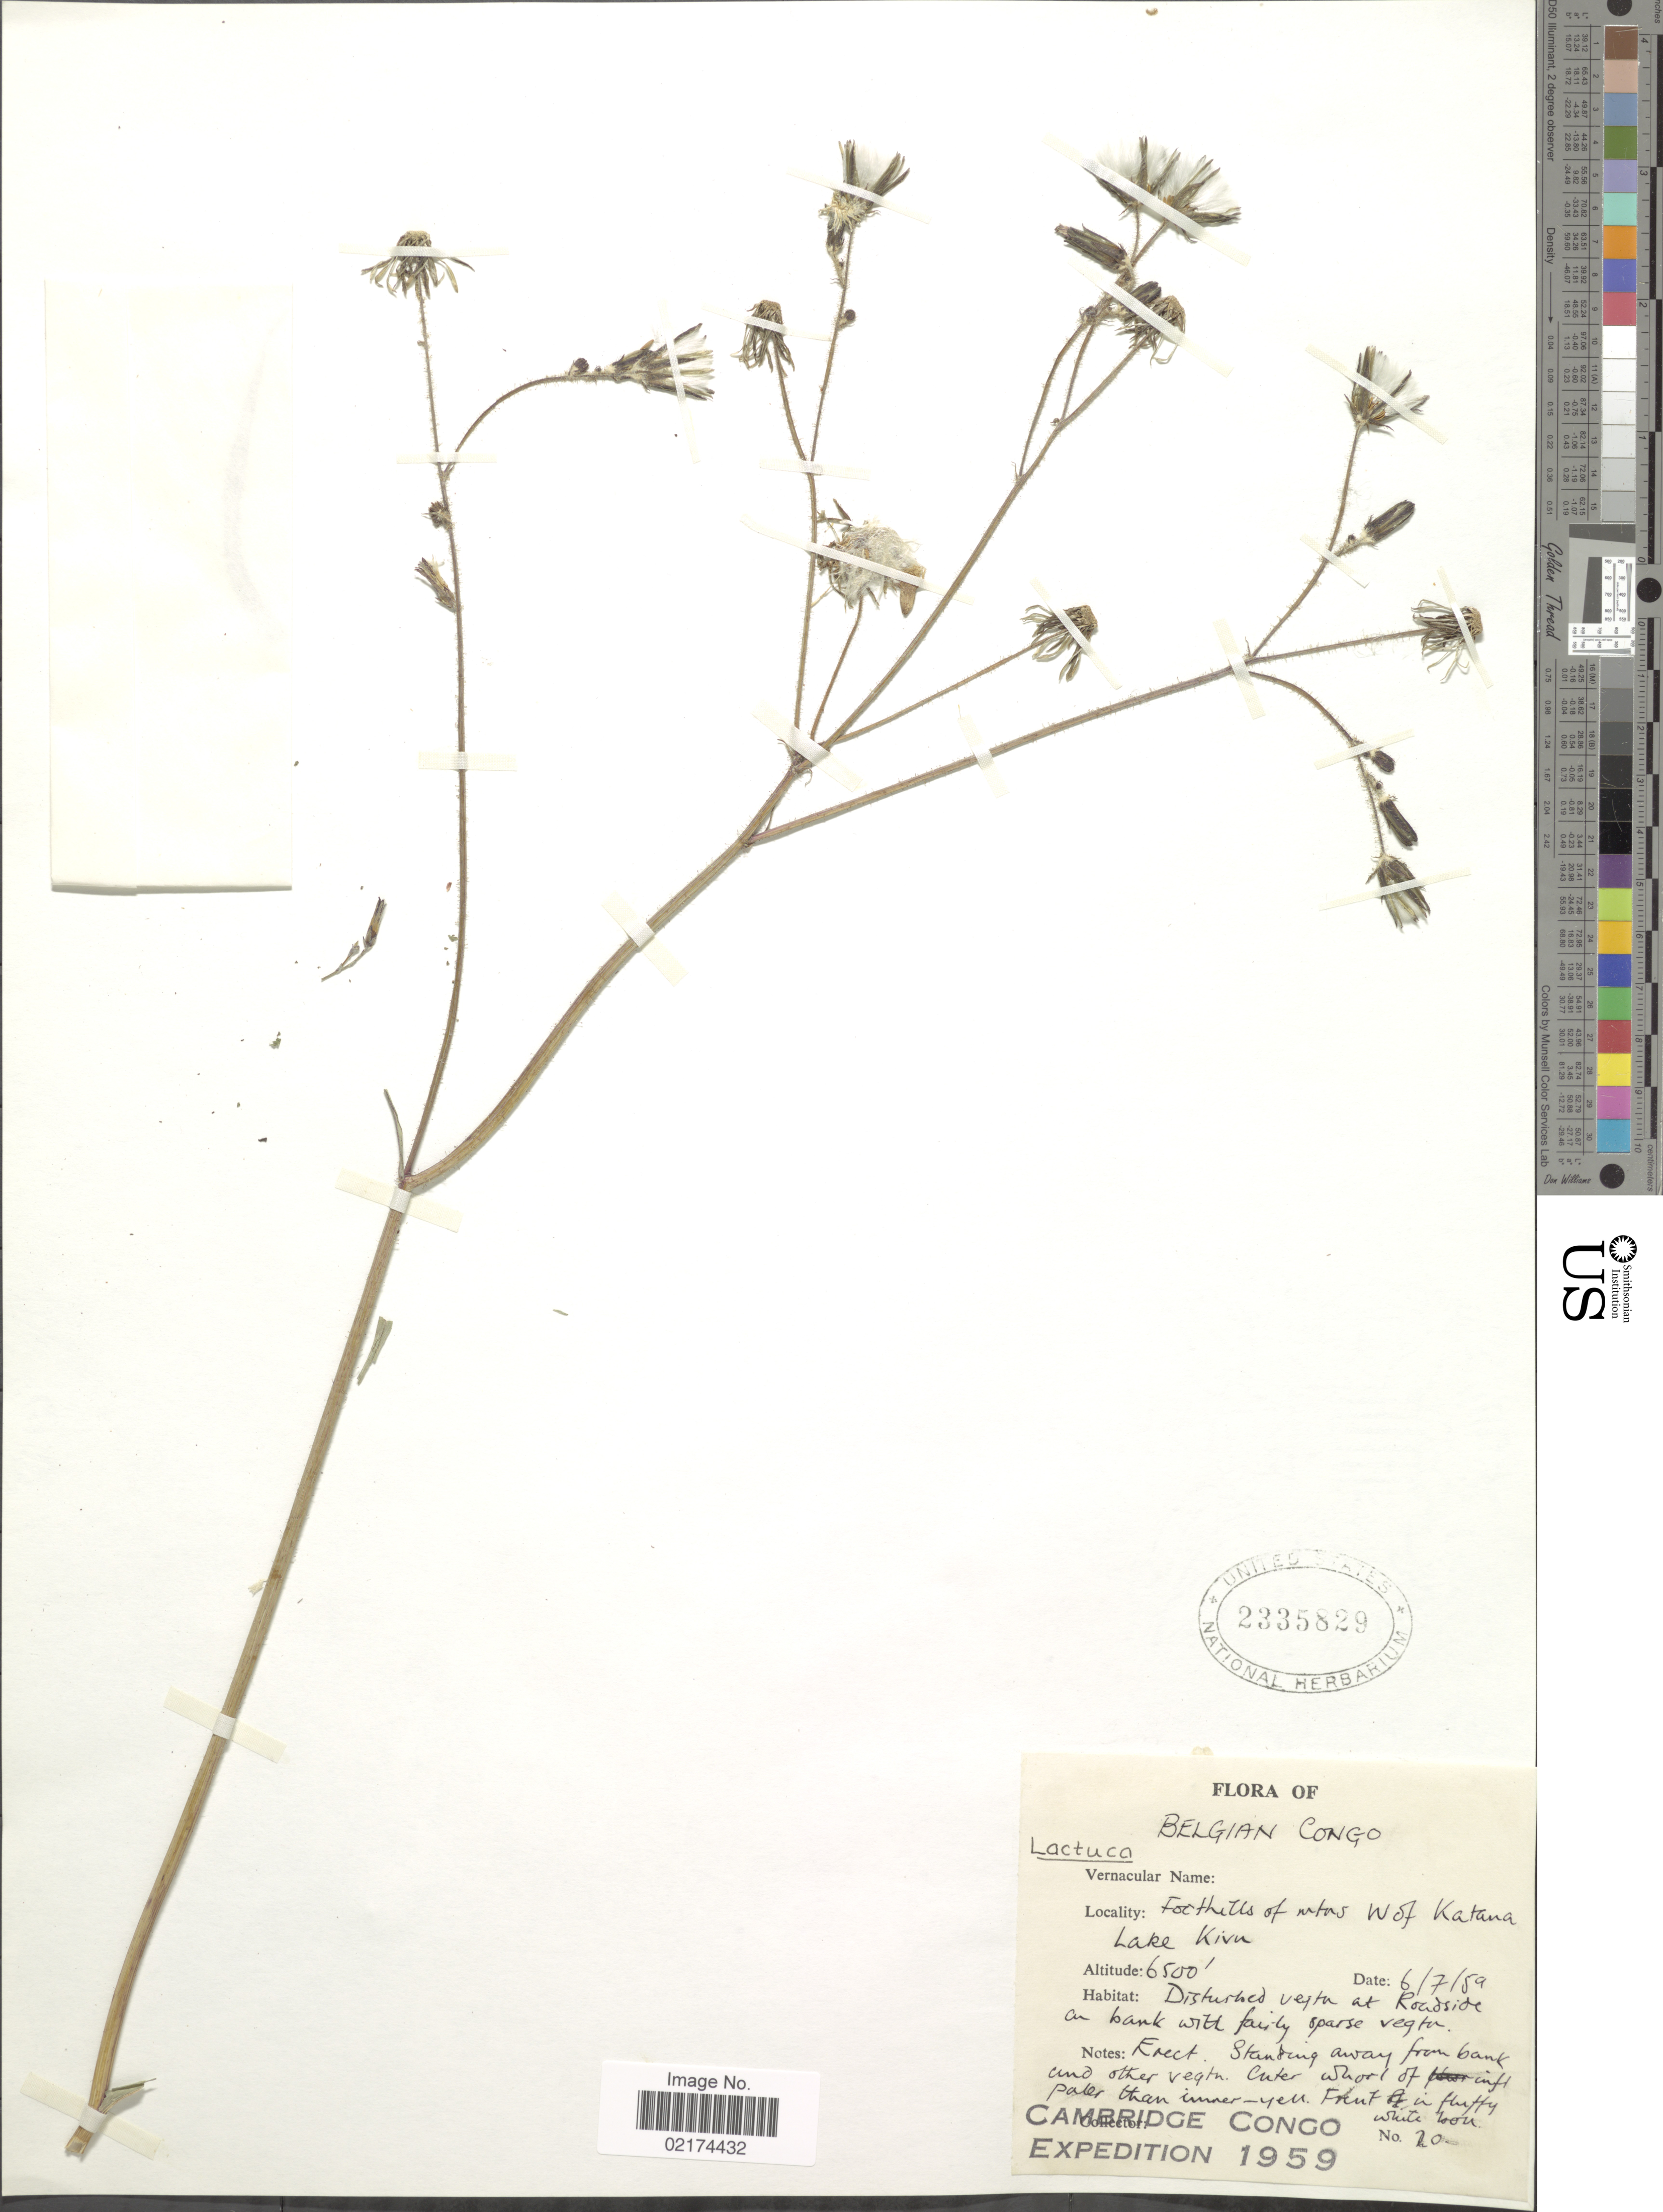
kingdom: Plantae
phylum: Tracheophyta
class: Magnoliopsida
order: Asterales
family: Asteraceae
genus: Lactuca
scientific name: Lactuca sp.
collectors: Cambridge Congo Expedition 1959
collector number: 20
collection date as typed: Transcribed d/m/y: 6/7/59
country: Congo, Democratic Republic of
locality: Belgian Congo, Foothills of mtns W of Katana, Lake Kivu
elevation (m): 1981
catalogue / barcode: US 2335829